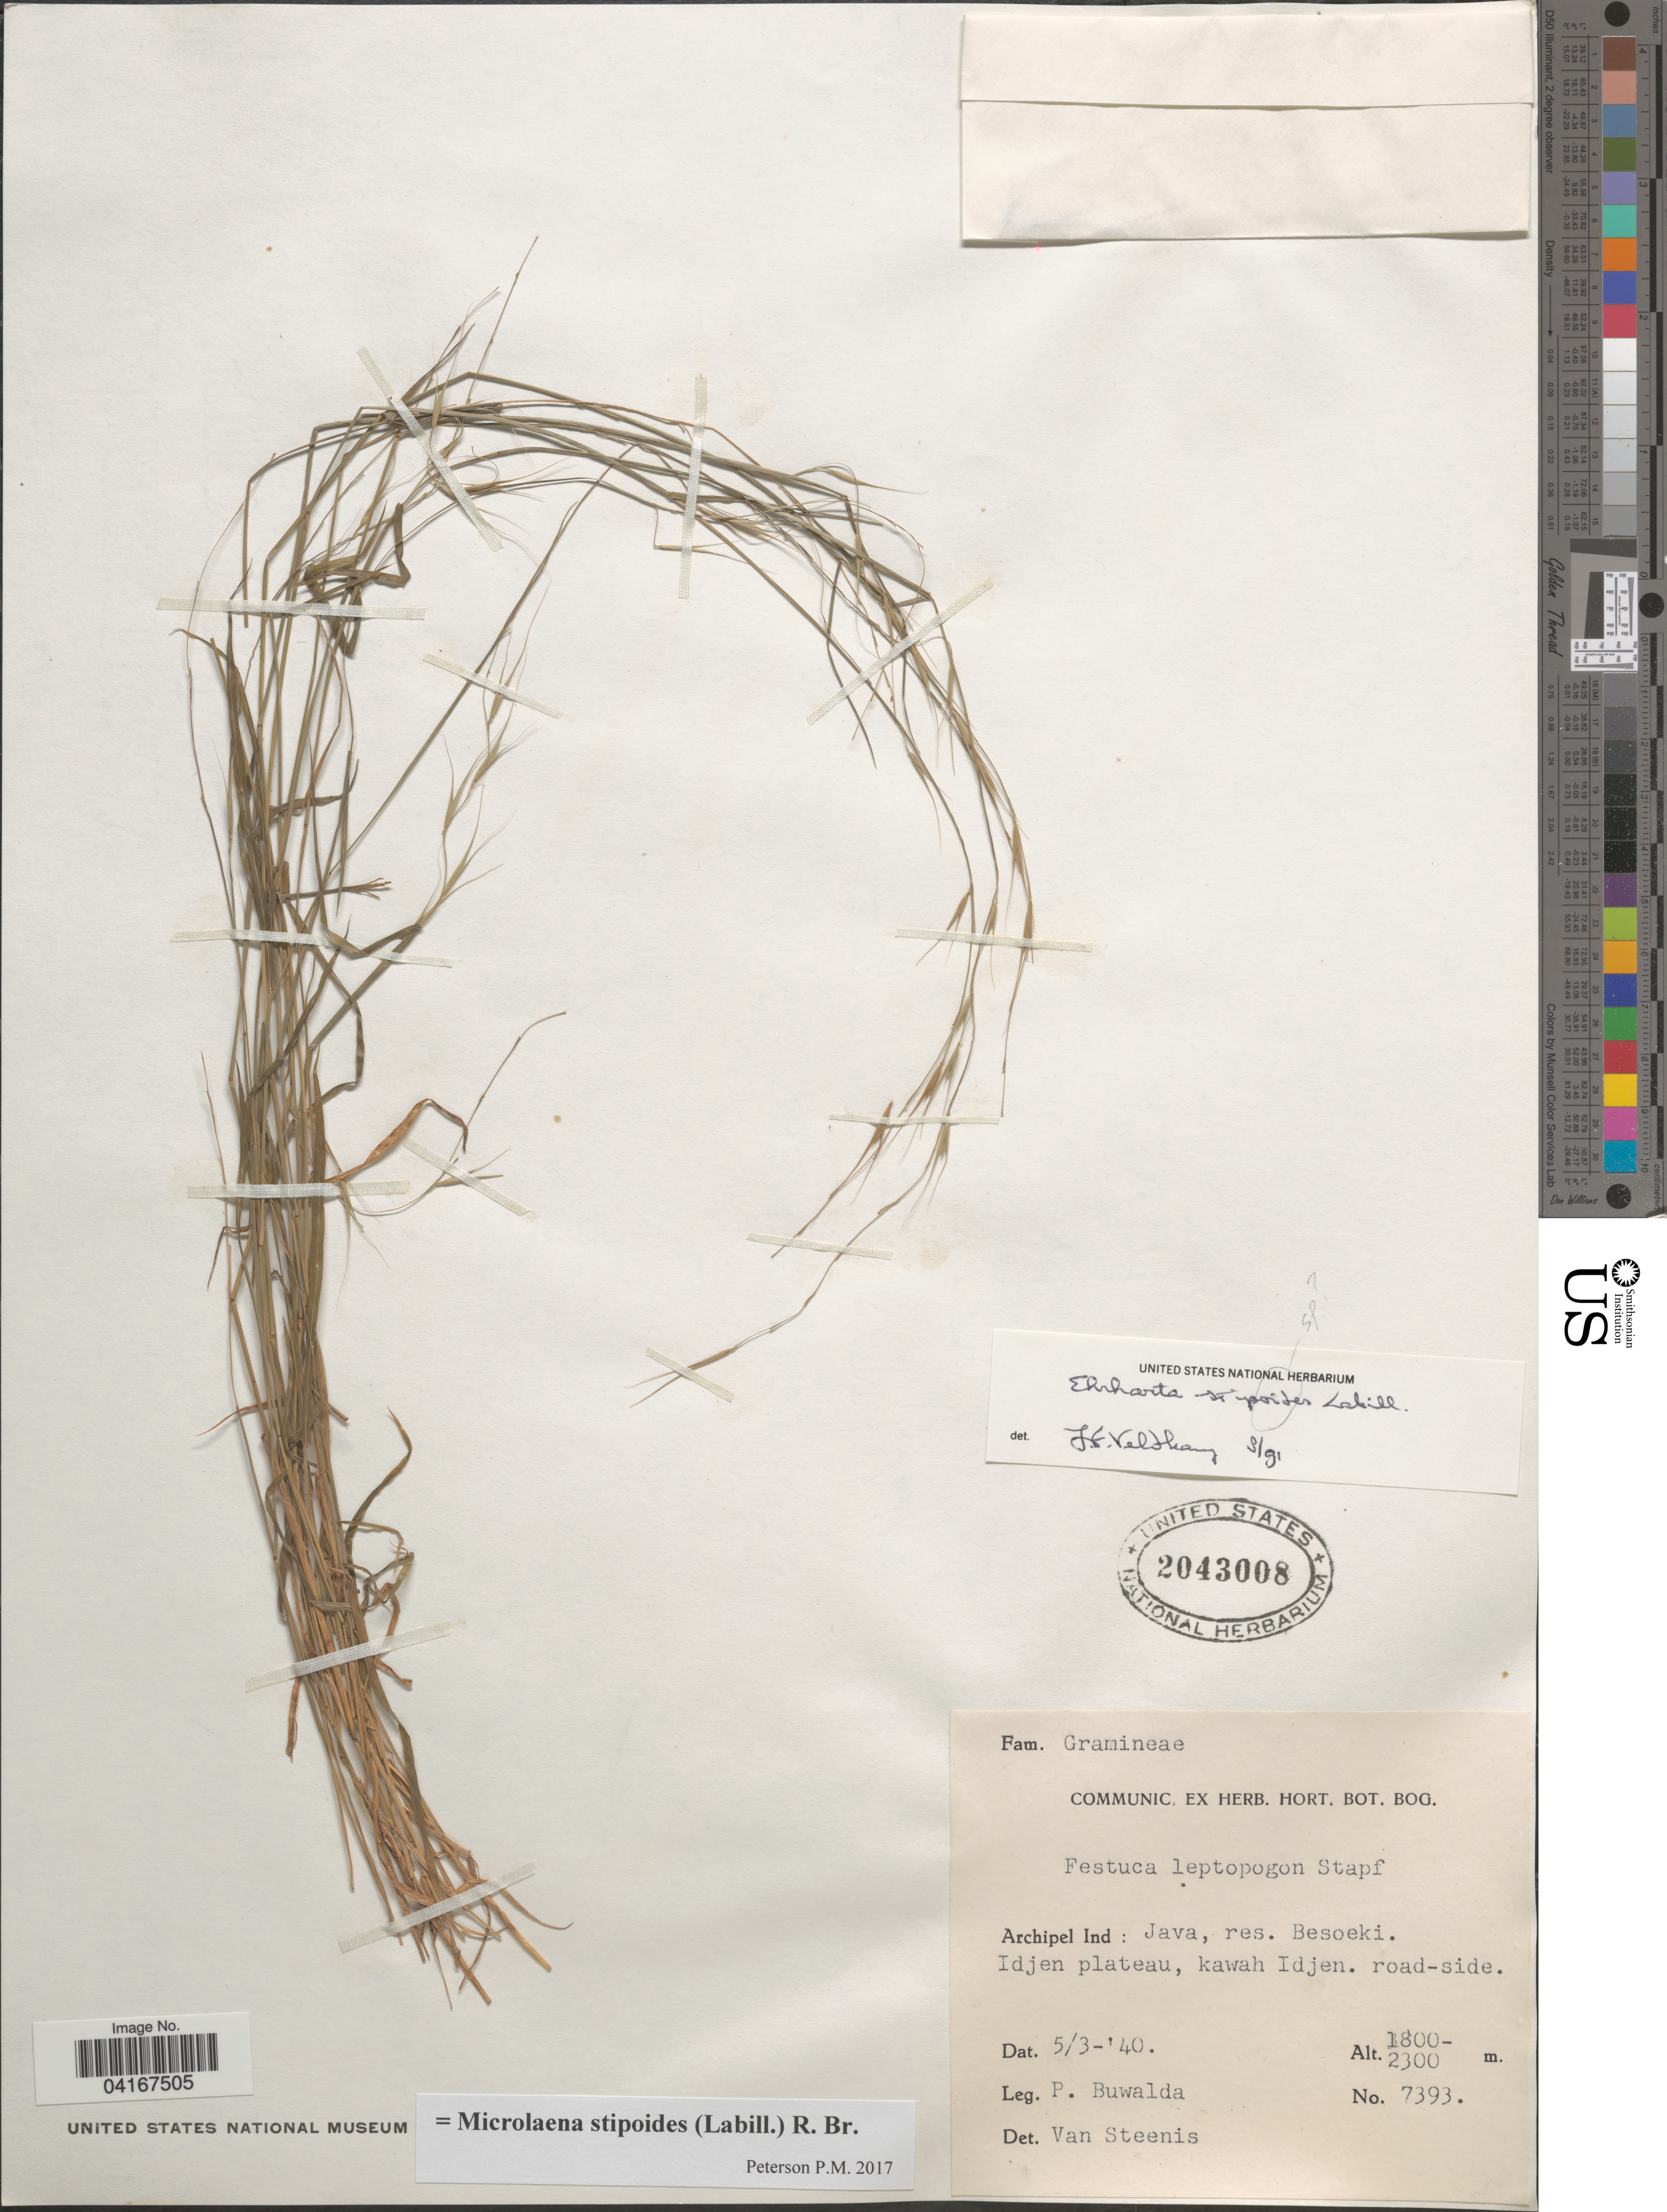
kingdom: Plantae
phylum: Tracheophyta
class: Liliopsida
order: Poales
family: Poaceae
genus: Microlaena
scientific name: Microlaena stipoides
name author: (Labill.) R. Br.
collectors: P. Buwalda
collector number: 7393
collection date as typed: Transcribed d/m/y: 5/3/40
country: Indonesia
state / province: Java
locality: Archipel Ind. Java, res. Besoeki. Idjen plateau, kawah Idjen.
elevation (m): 1800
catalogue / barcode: US 2043008